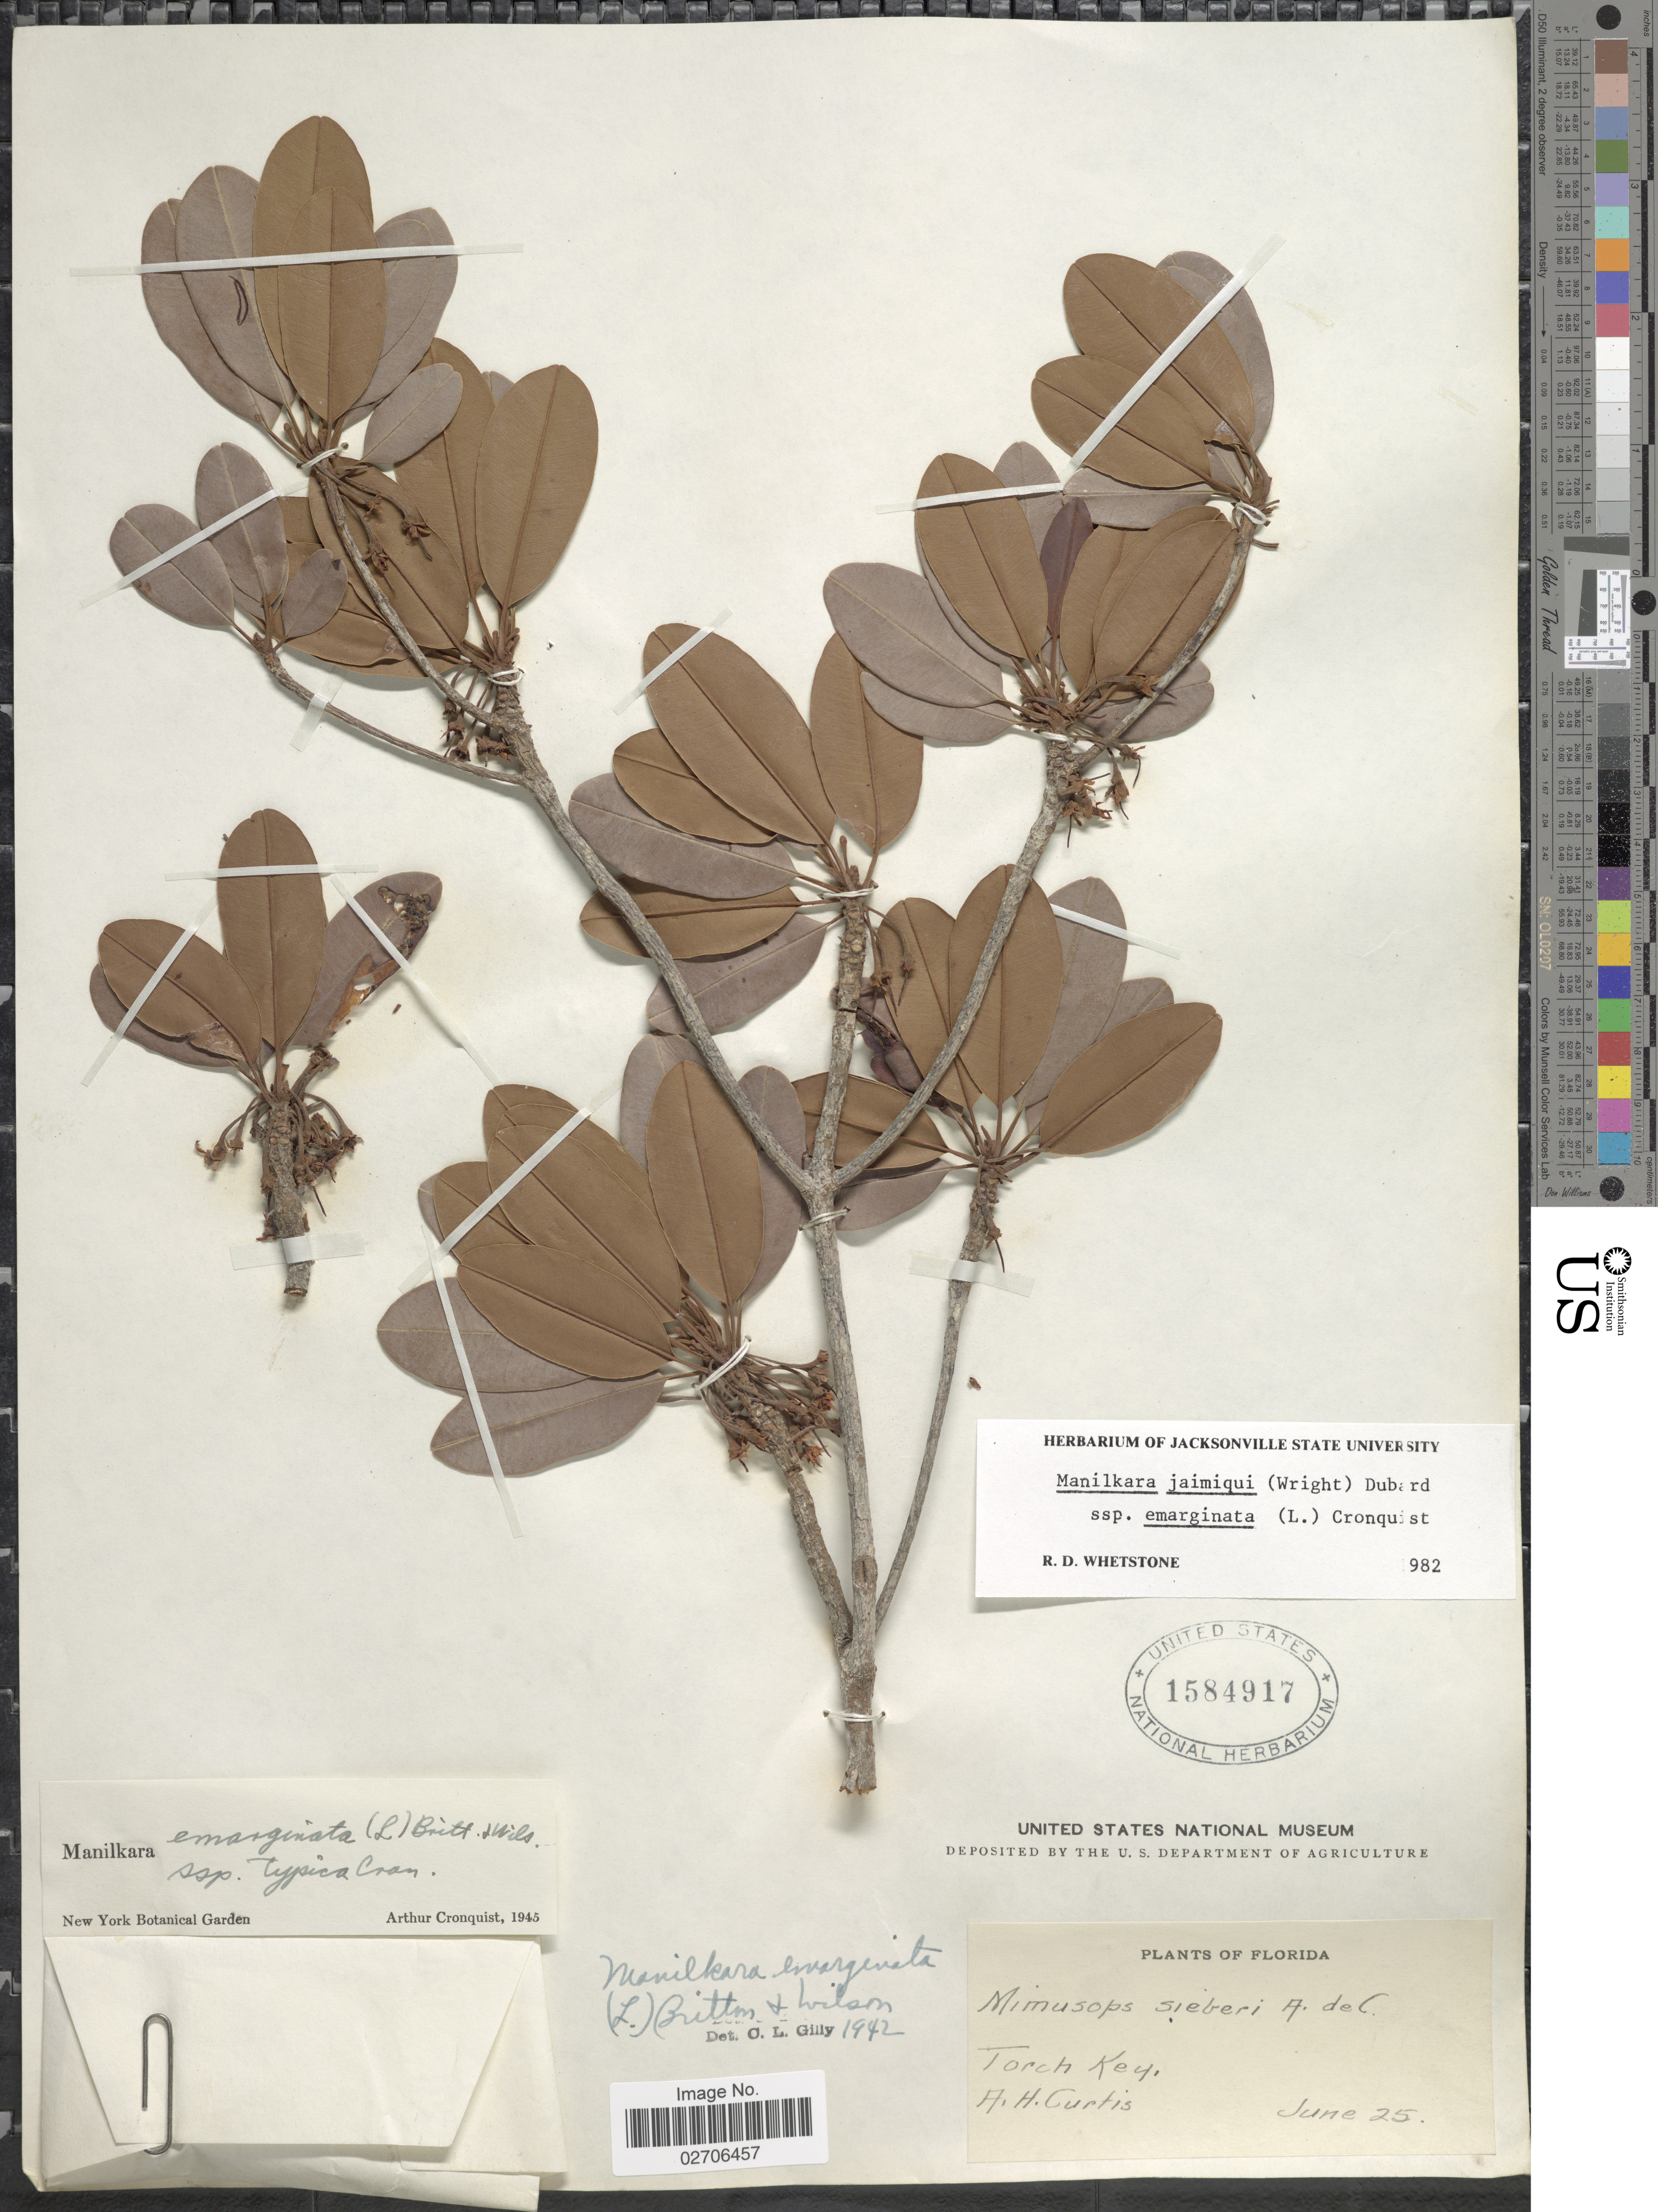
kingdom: Plantae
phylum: Tracheophyta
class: Magnoliopsida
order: Ericales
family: Sapotaceae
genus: Manilkara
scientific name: Manilkara jaimiqui subsp. emarginata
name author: (L.) Cronq.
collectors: A. H. Curtiss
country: United States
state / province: Florida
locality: Torch Key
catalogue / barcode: US 1584917